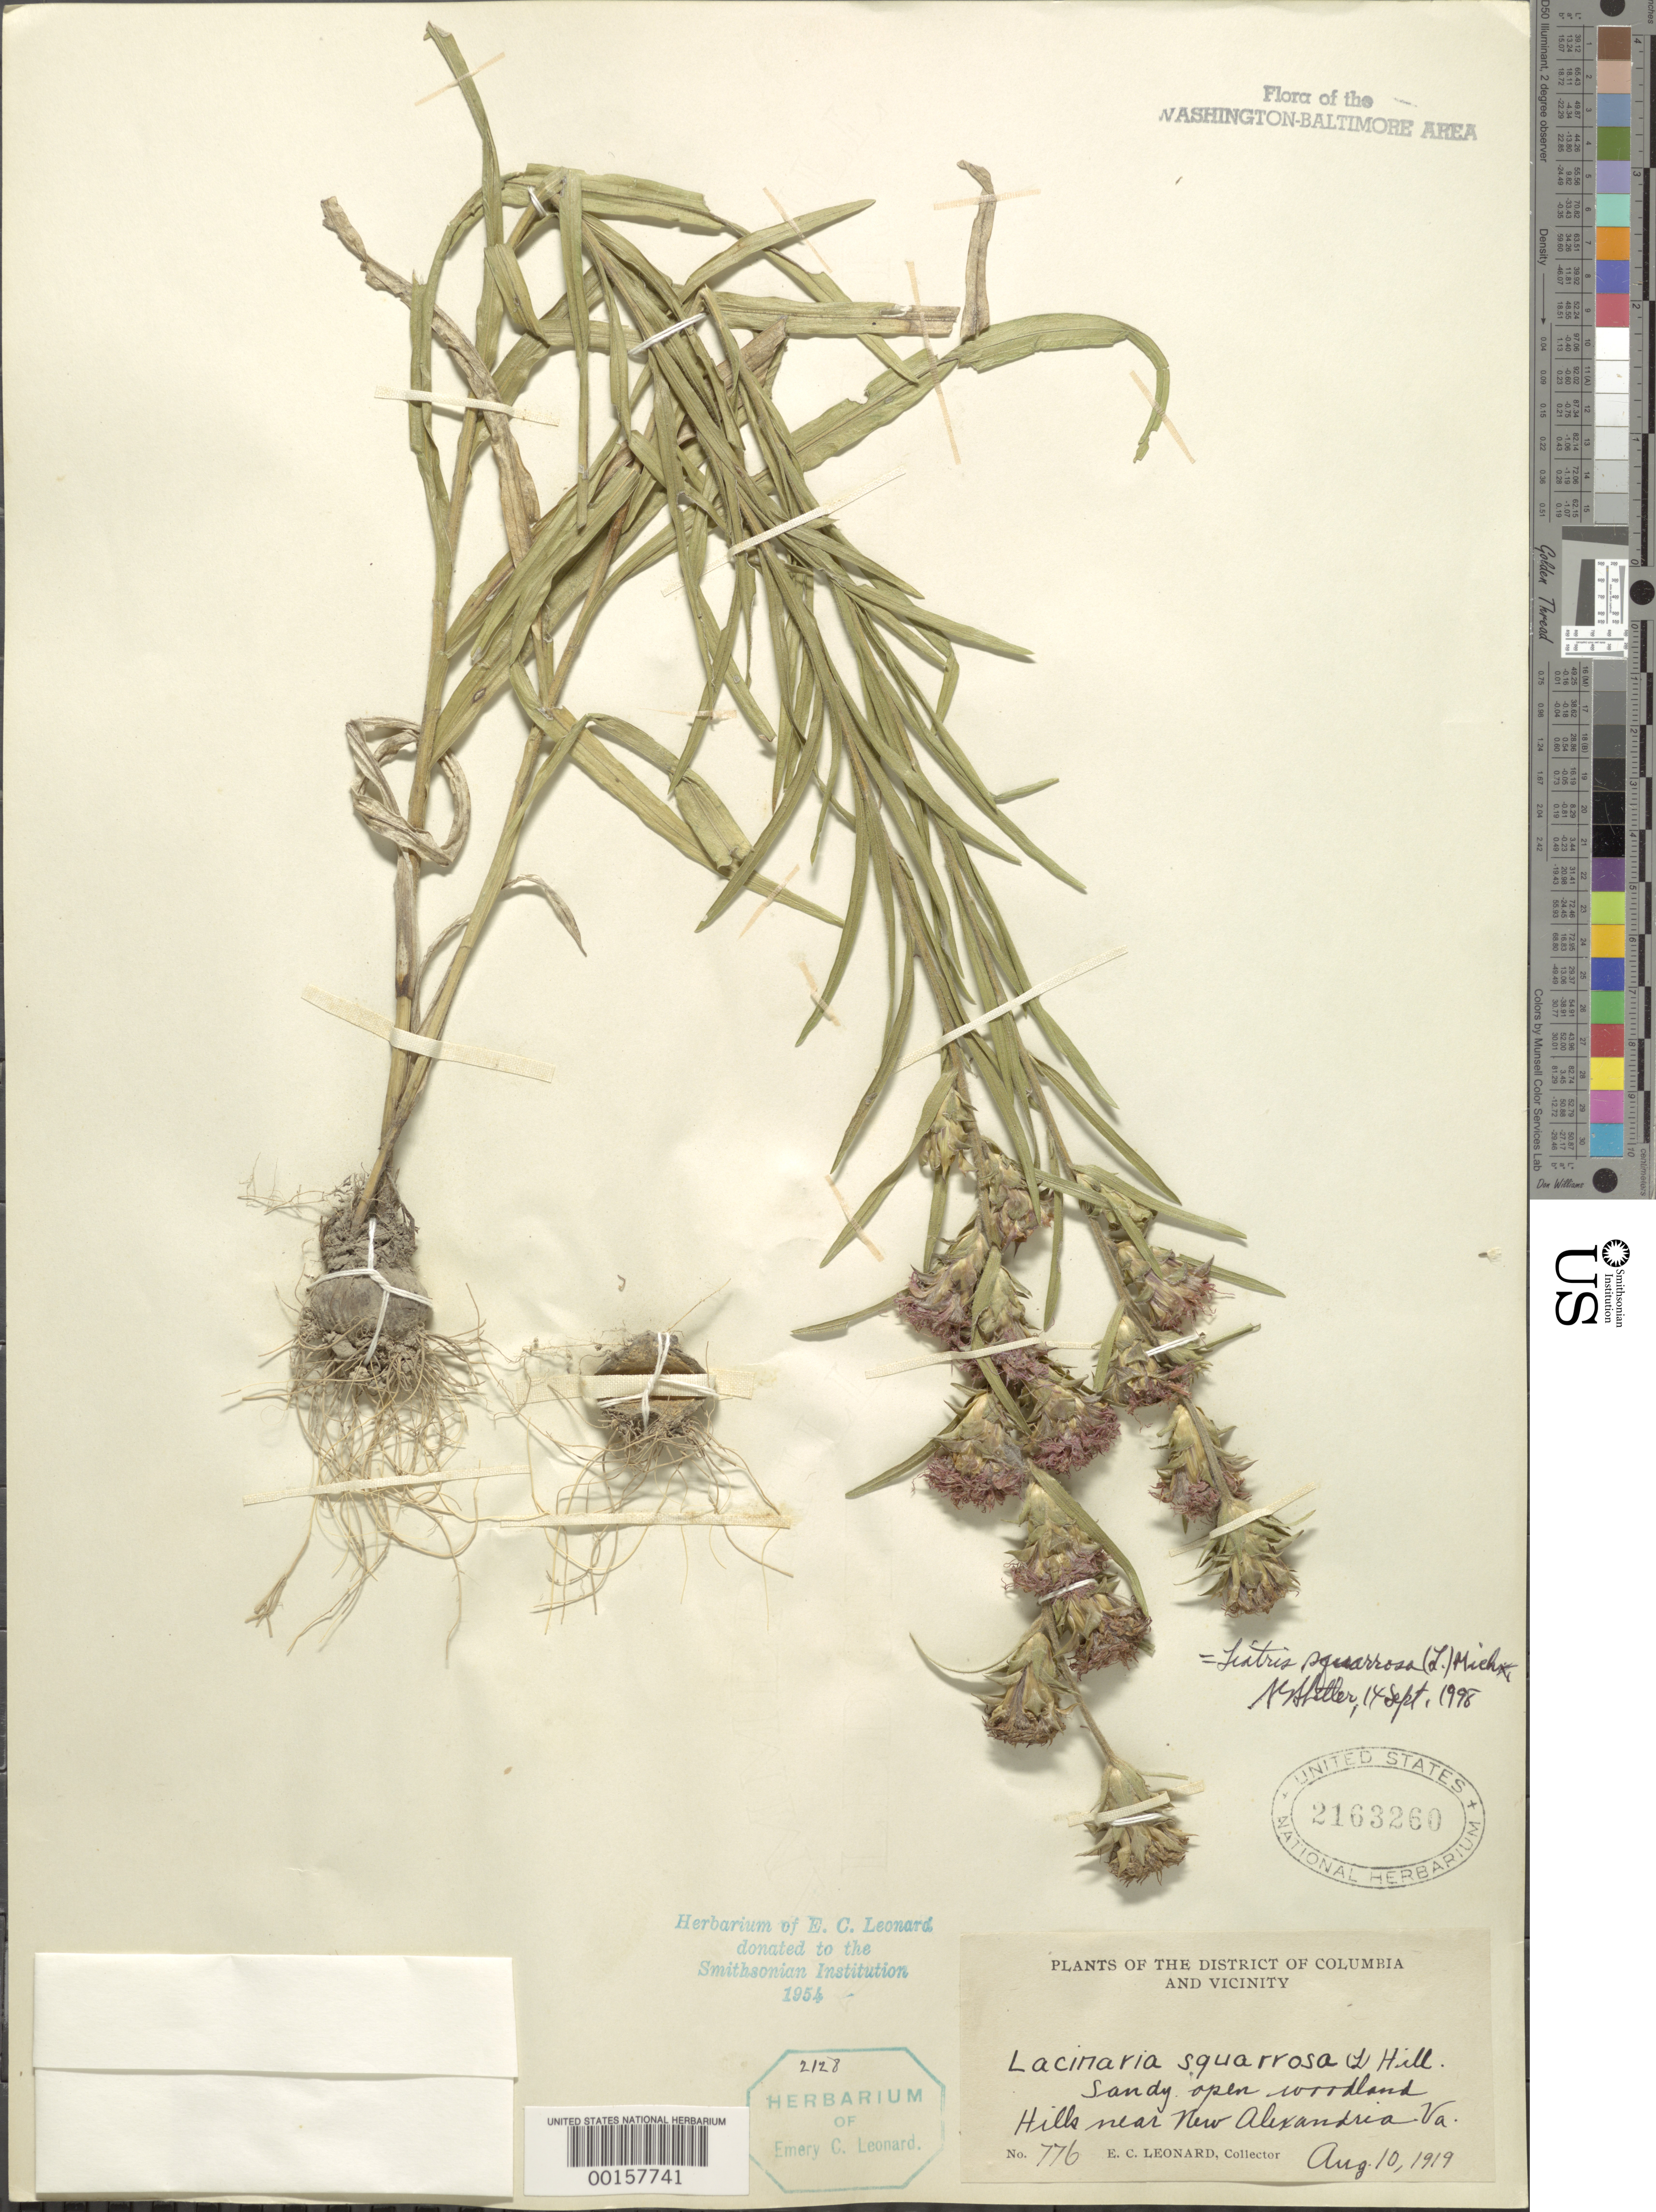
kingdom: Plantae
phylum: Tracheophyta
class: Magnoliopsida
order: Asterales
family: Asteraceae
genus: Liatris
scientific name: Liatris squarrosa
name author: (L.) Michx.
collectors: E. C. Leonard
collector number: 776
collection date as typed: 10 Aug 1919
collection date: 1919-08-10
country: United States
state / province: Virginia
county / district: Fairfax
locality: New Alexandria vicinity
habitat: Sandy open woodland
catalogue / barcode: US 2163260